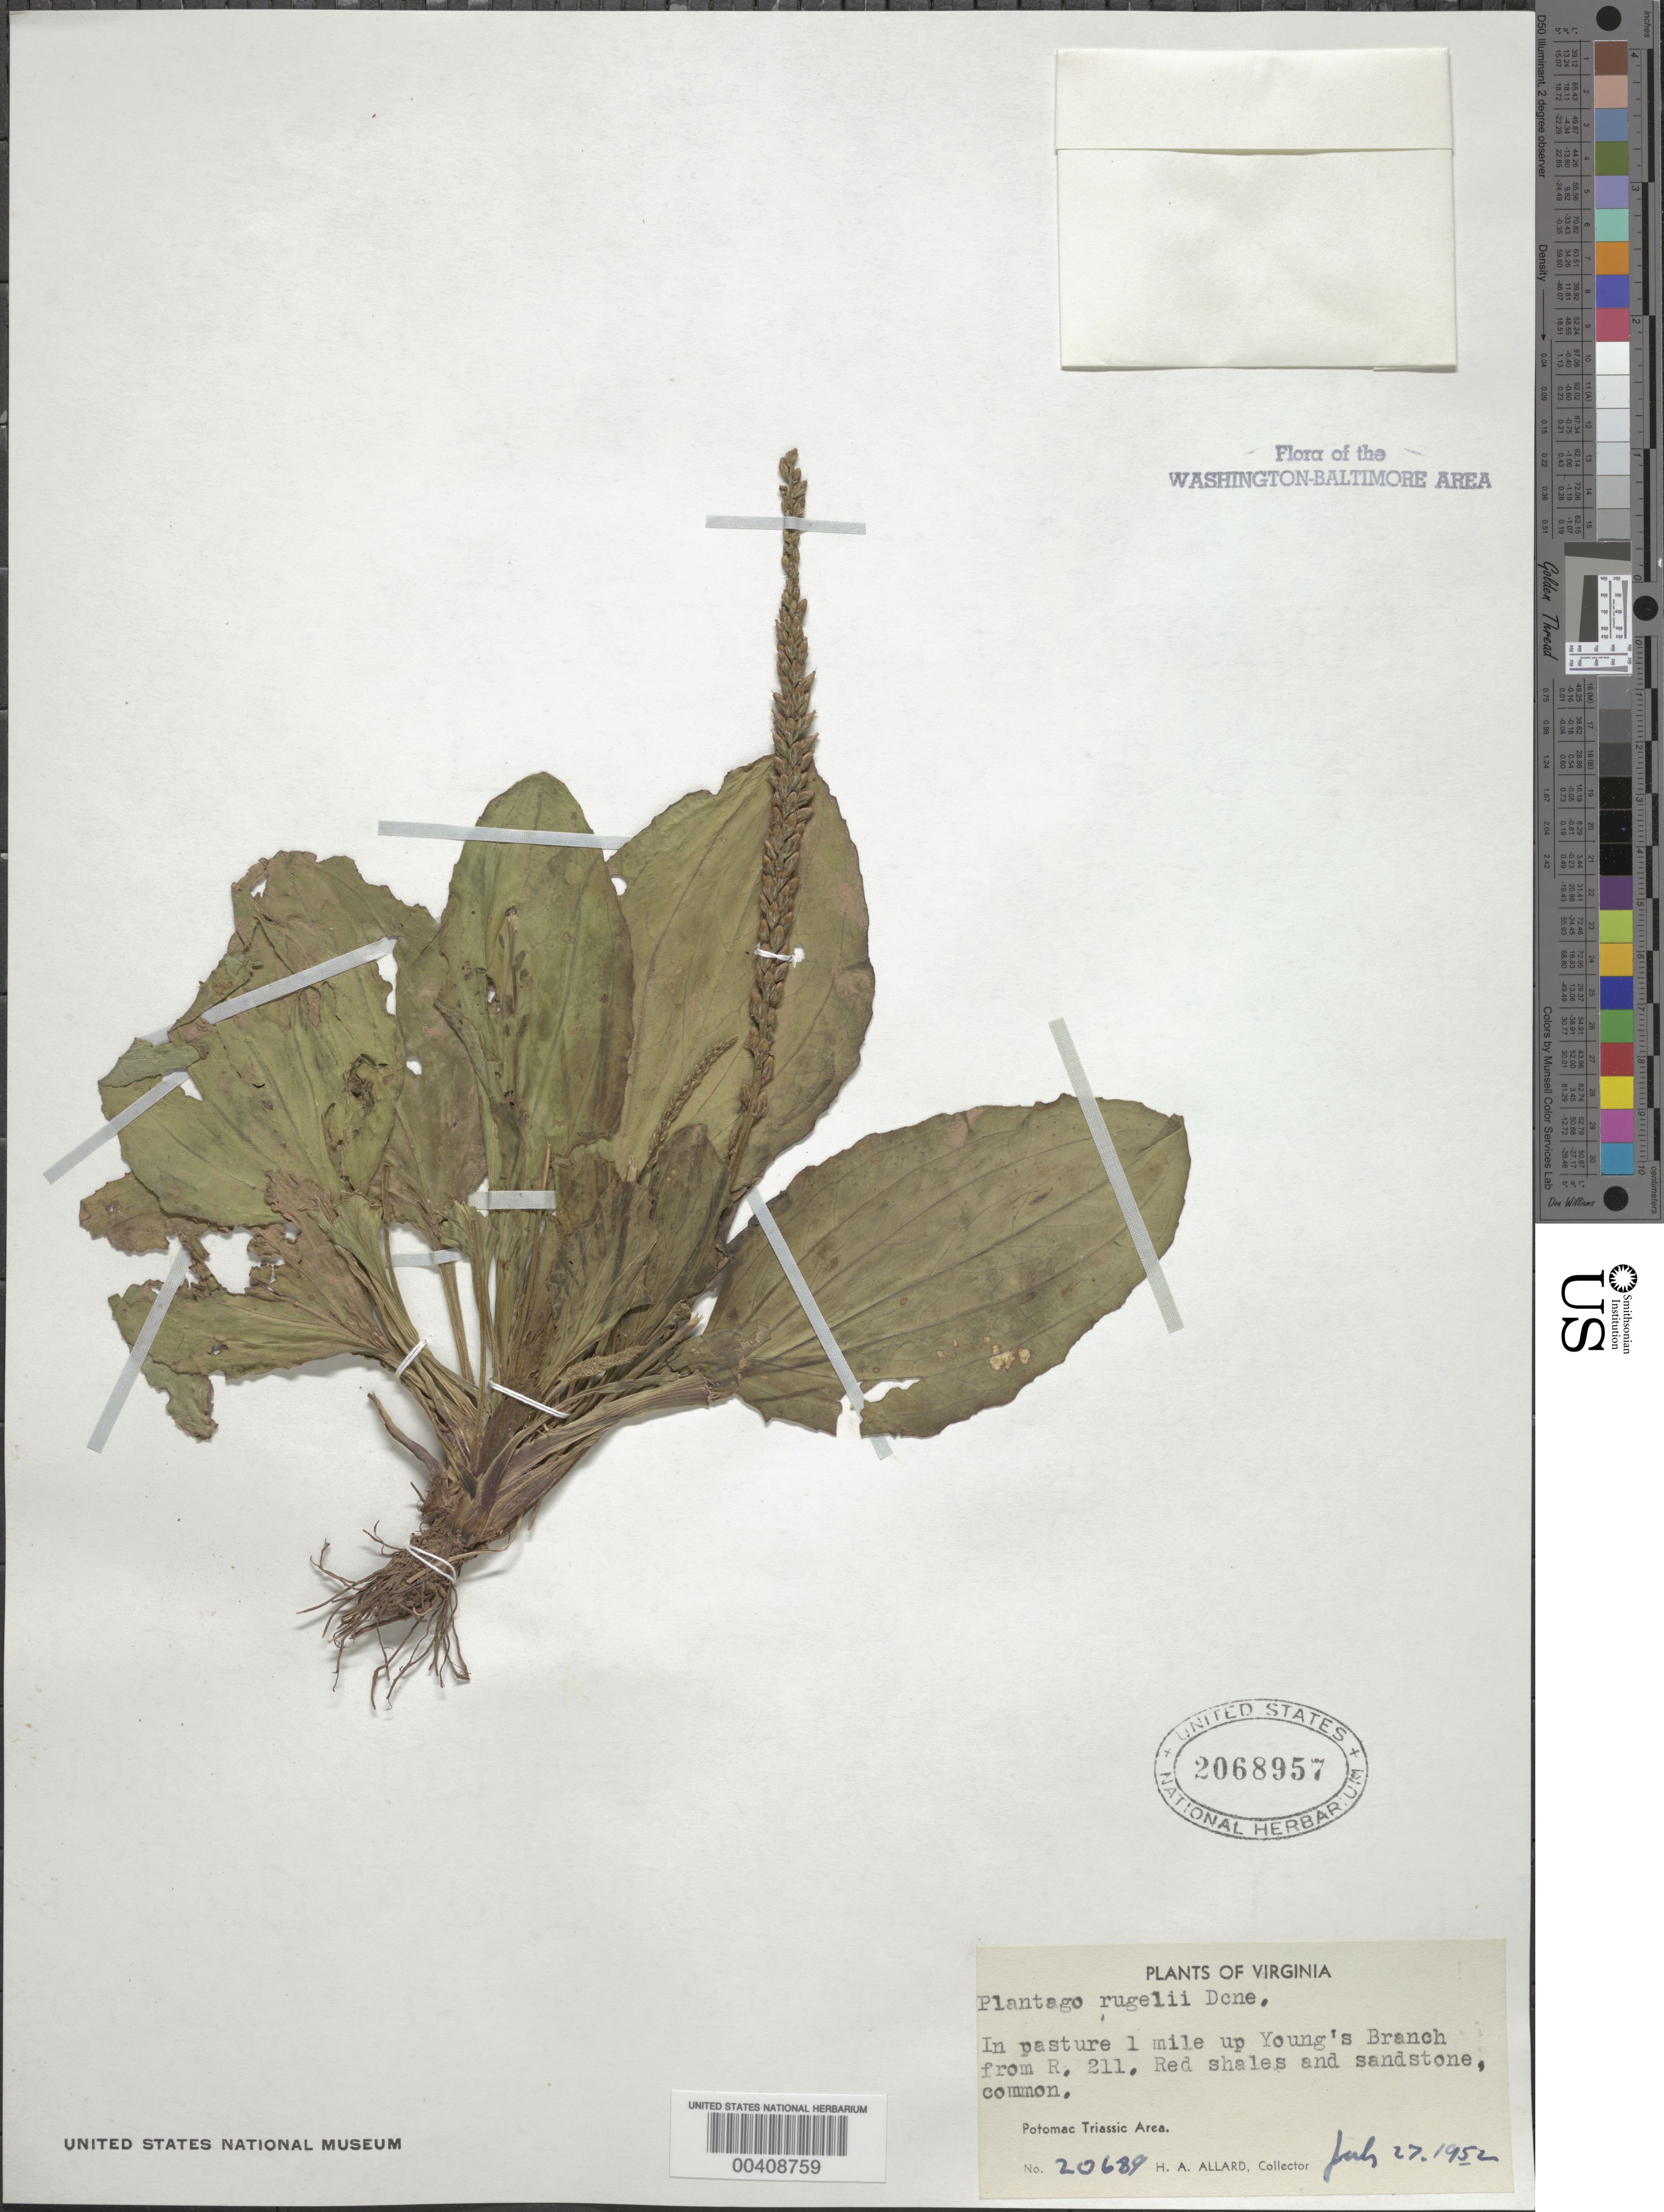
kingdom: Plantae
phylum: Tracheophyta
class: Magnoliopsida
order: Lamiales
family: Plantaginaceae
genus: Plantago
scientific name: Plantago rugelii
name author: Decne.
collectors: H. A. Allard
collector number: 20689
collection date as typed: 27 Jul 1952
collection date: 1952-07-27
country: United States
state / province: Virginia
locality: Young's Branch near Rt. 211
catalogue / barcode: US 2068957